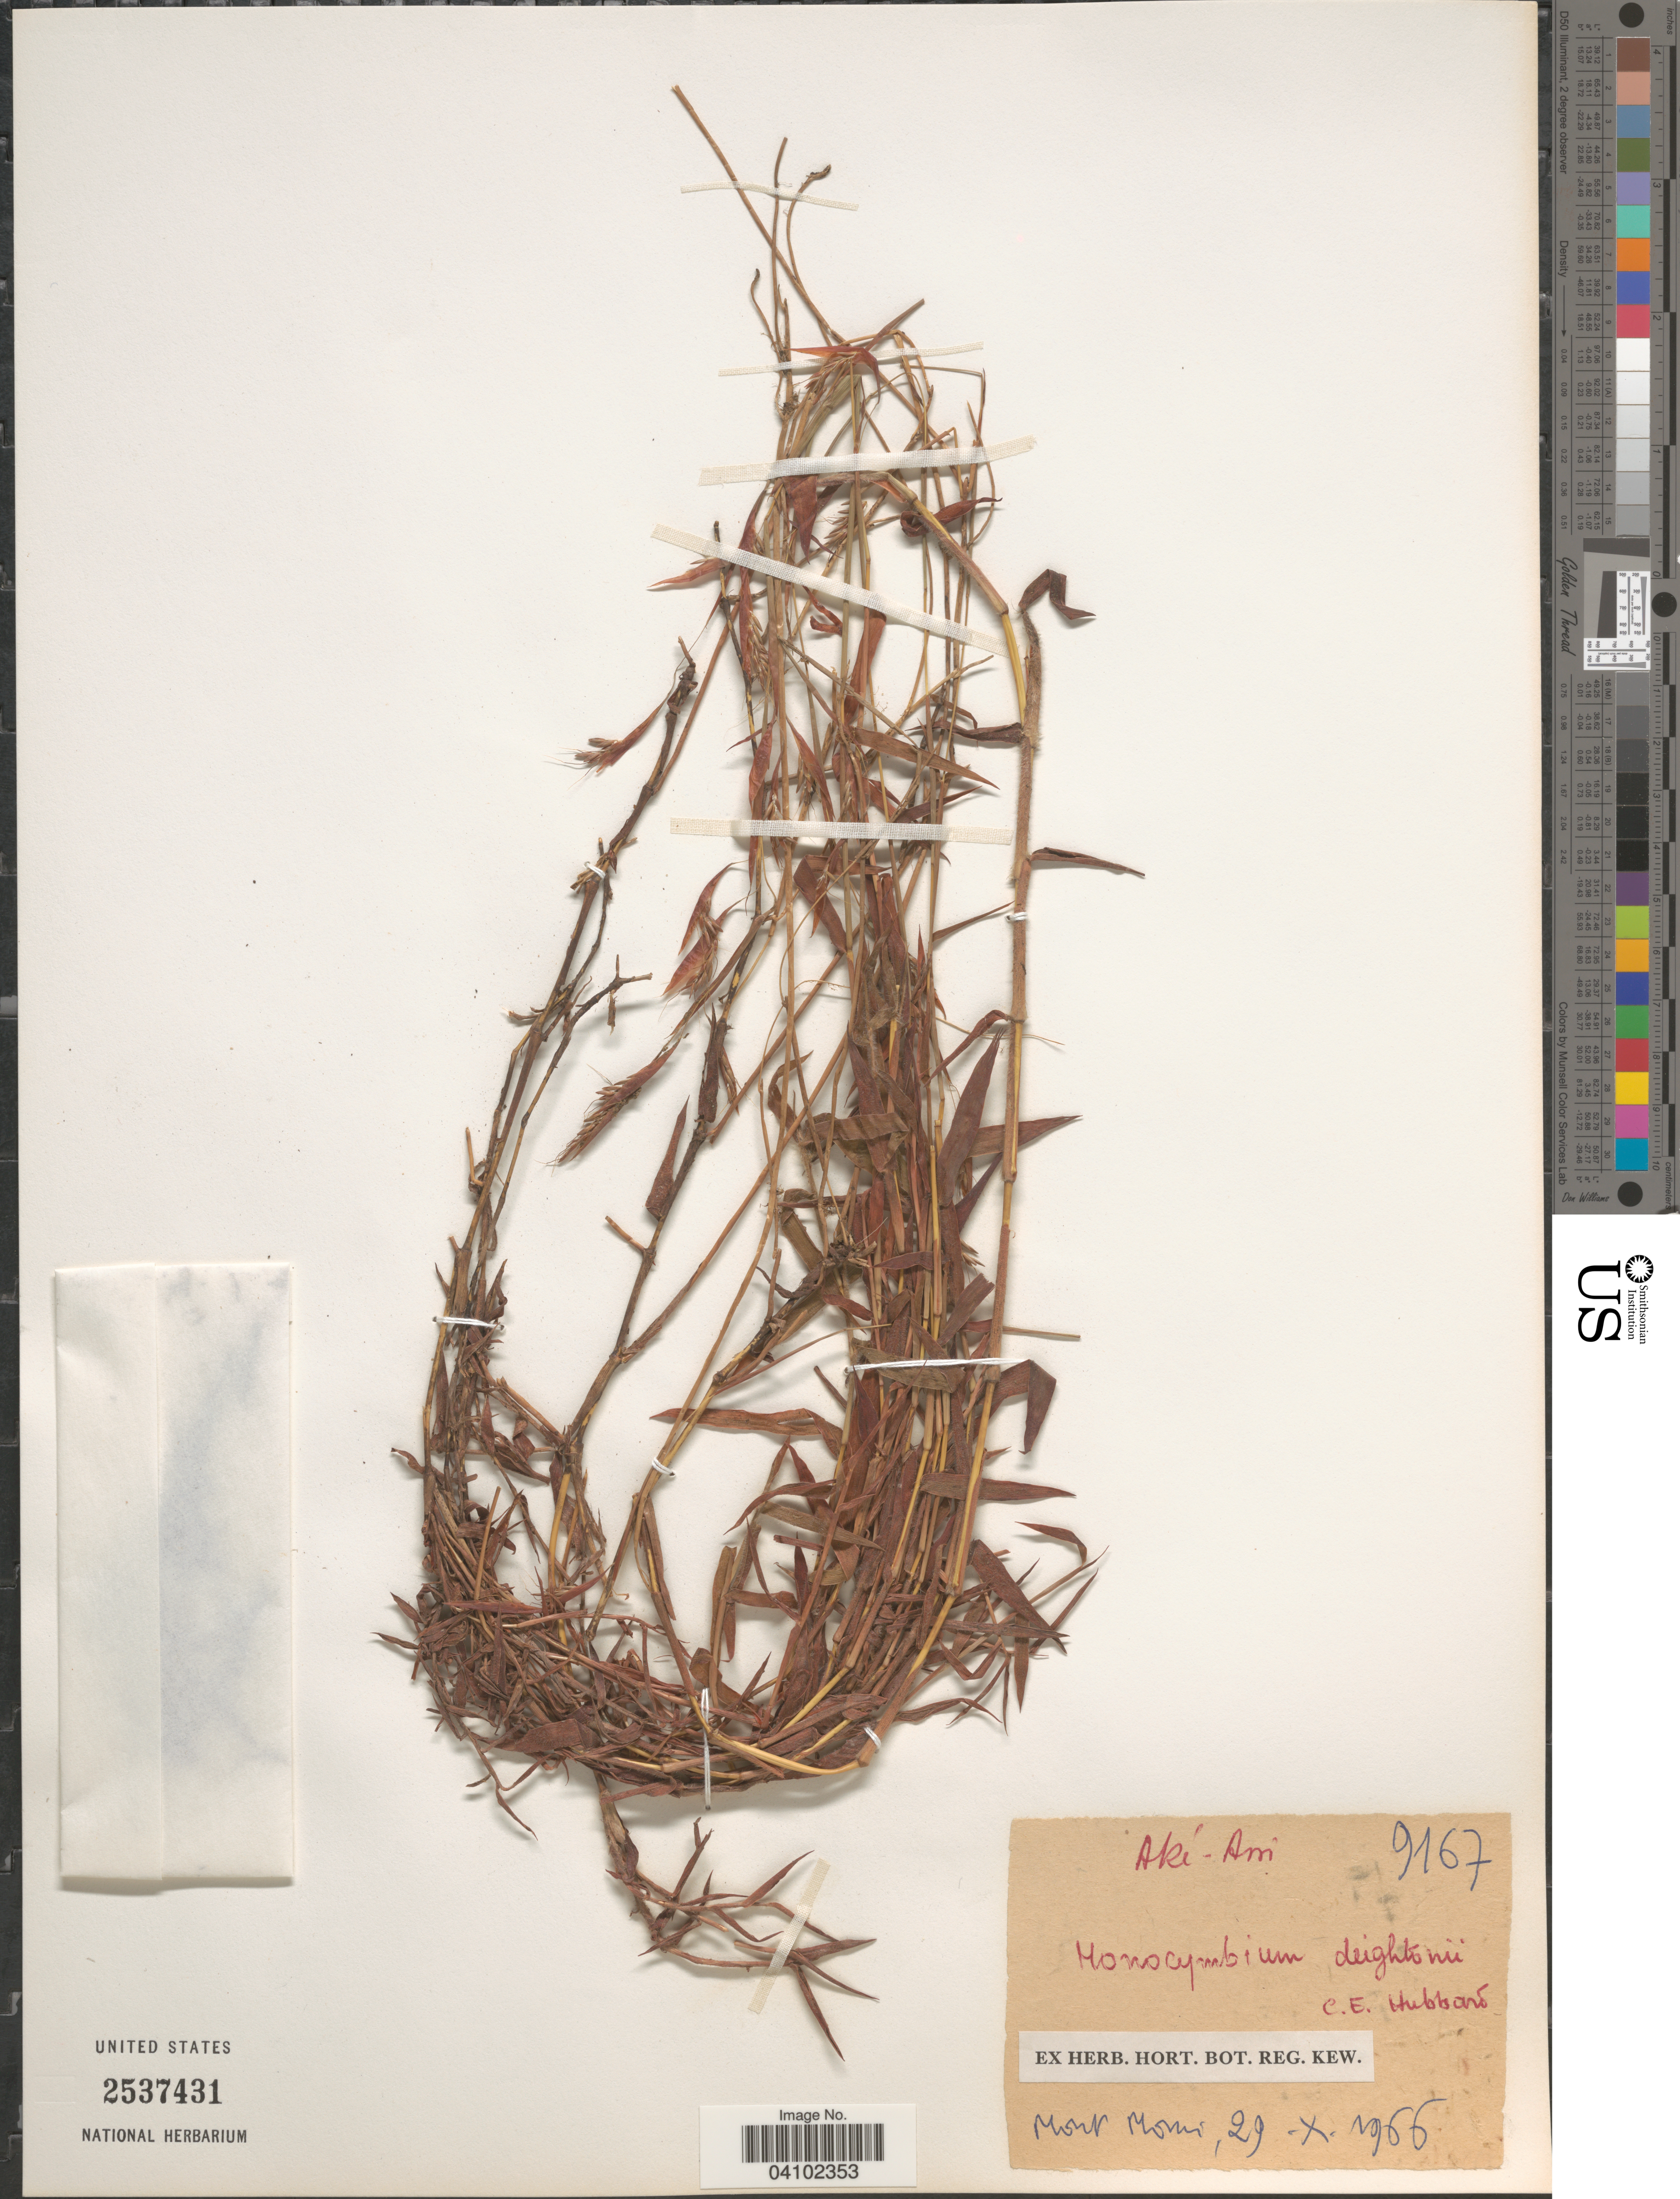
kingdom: Plantae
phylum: Tracheophyta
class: Liliopsida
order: Poales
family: Poaceae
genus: Monocymbium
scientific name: Monocymbium deightonii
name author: C.E. Hubb.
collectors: -. Ake-Assi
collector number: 9167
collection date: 1966-10-29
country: Ivory Coast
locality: Mont Momi.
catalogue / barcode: US 2537431